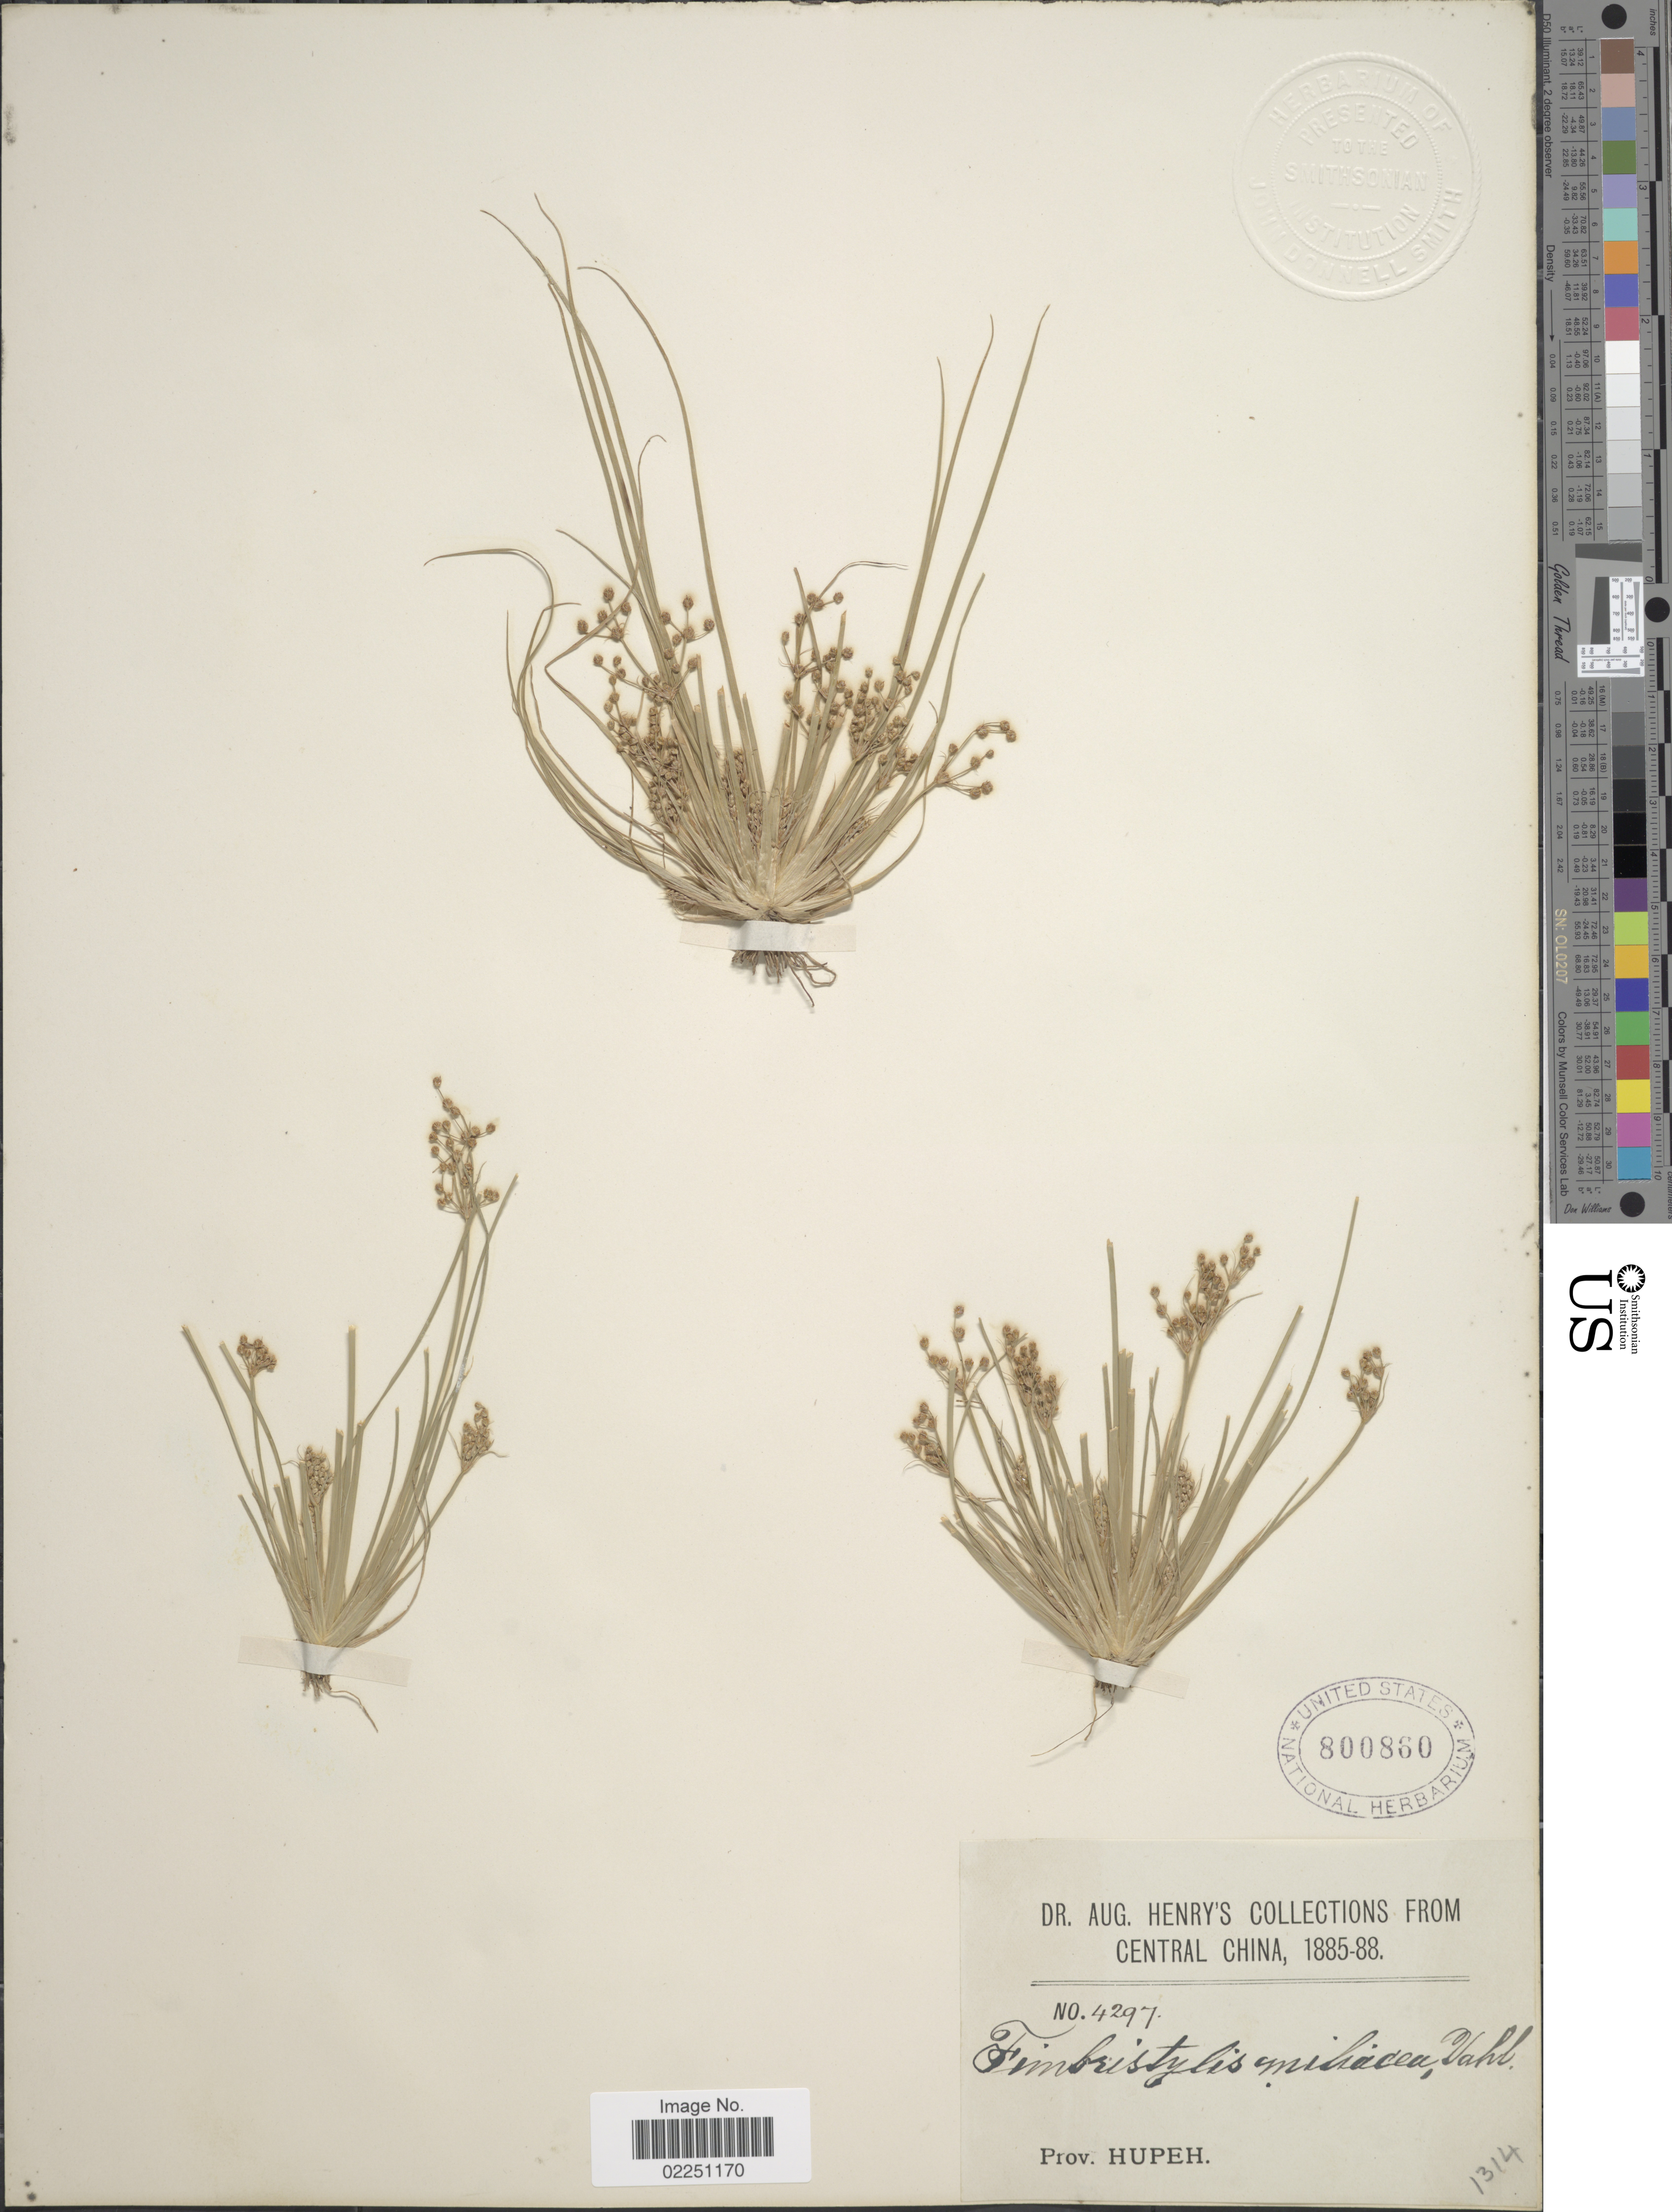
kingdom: Plantae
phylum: Tracheophyta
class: Liliopsida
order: Poales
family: Cyperaceae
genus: Fimbristylis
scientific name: Fimbristylis littoralis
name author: Gaudich.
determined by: Strong, M. T., (US), Smithsonian Institution - National Museum of Natural History (UNITED STATES)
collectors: A. Henry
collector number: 4297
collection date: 1885/1888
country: China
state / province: Hubei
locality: Central China. Hupeh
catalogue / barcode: US 800860